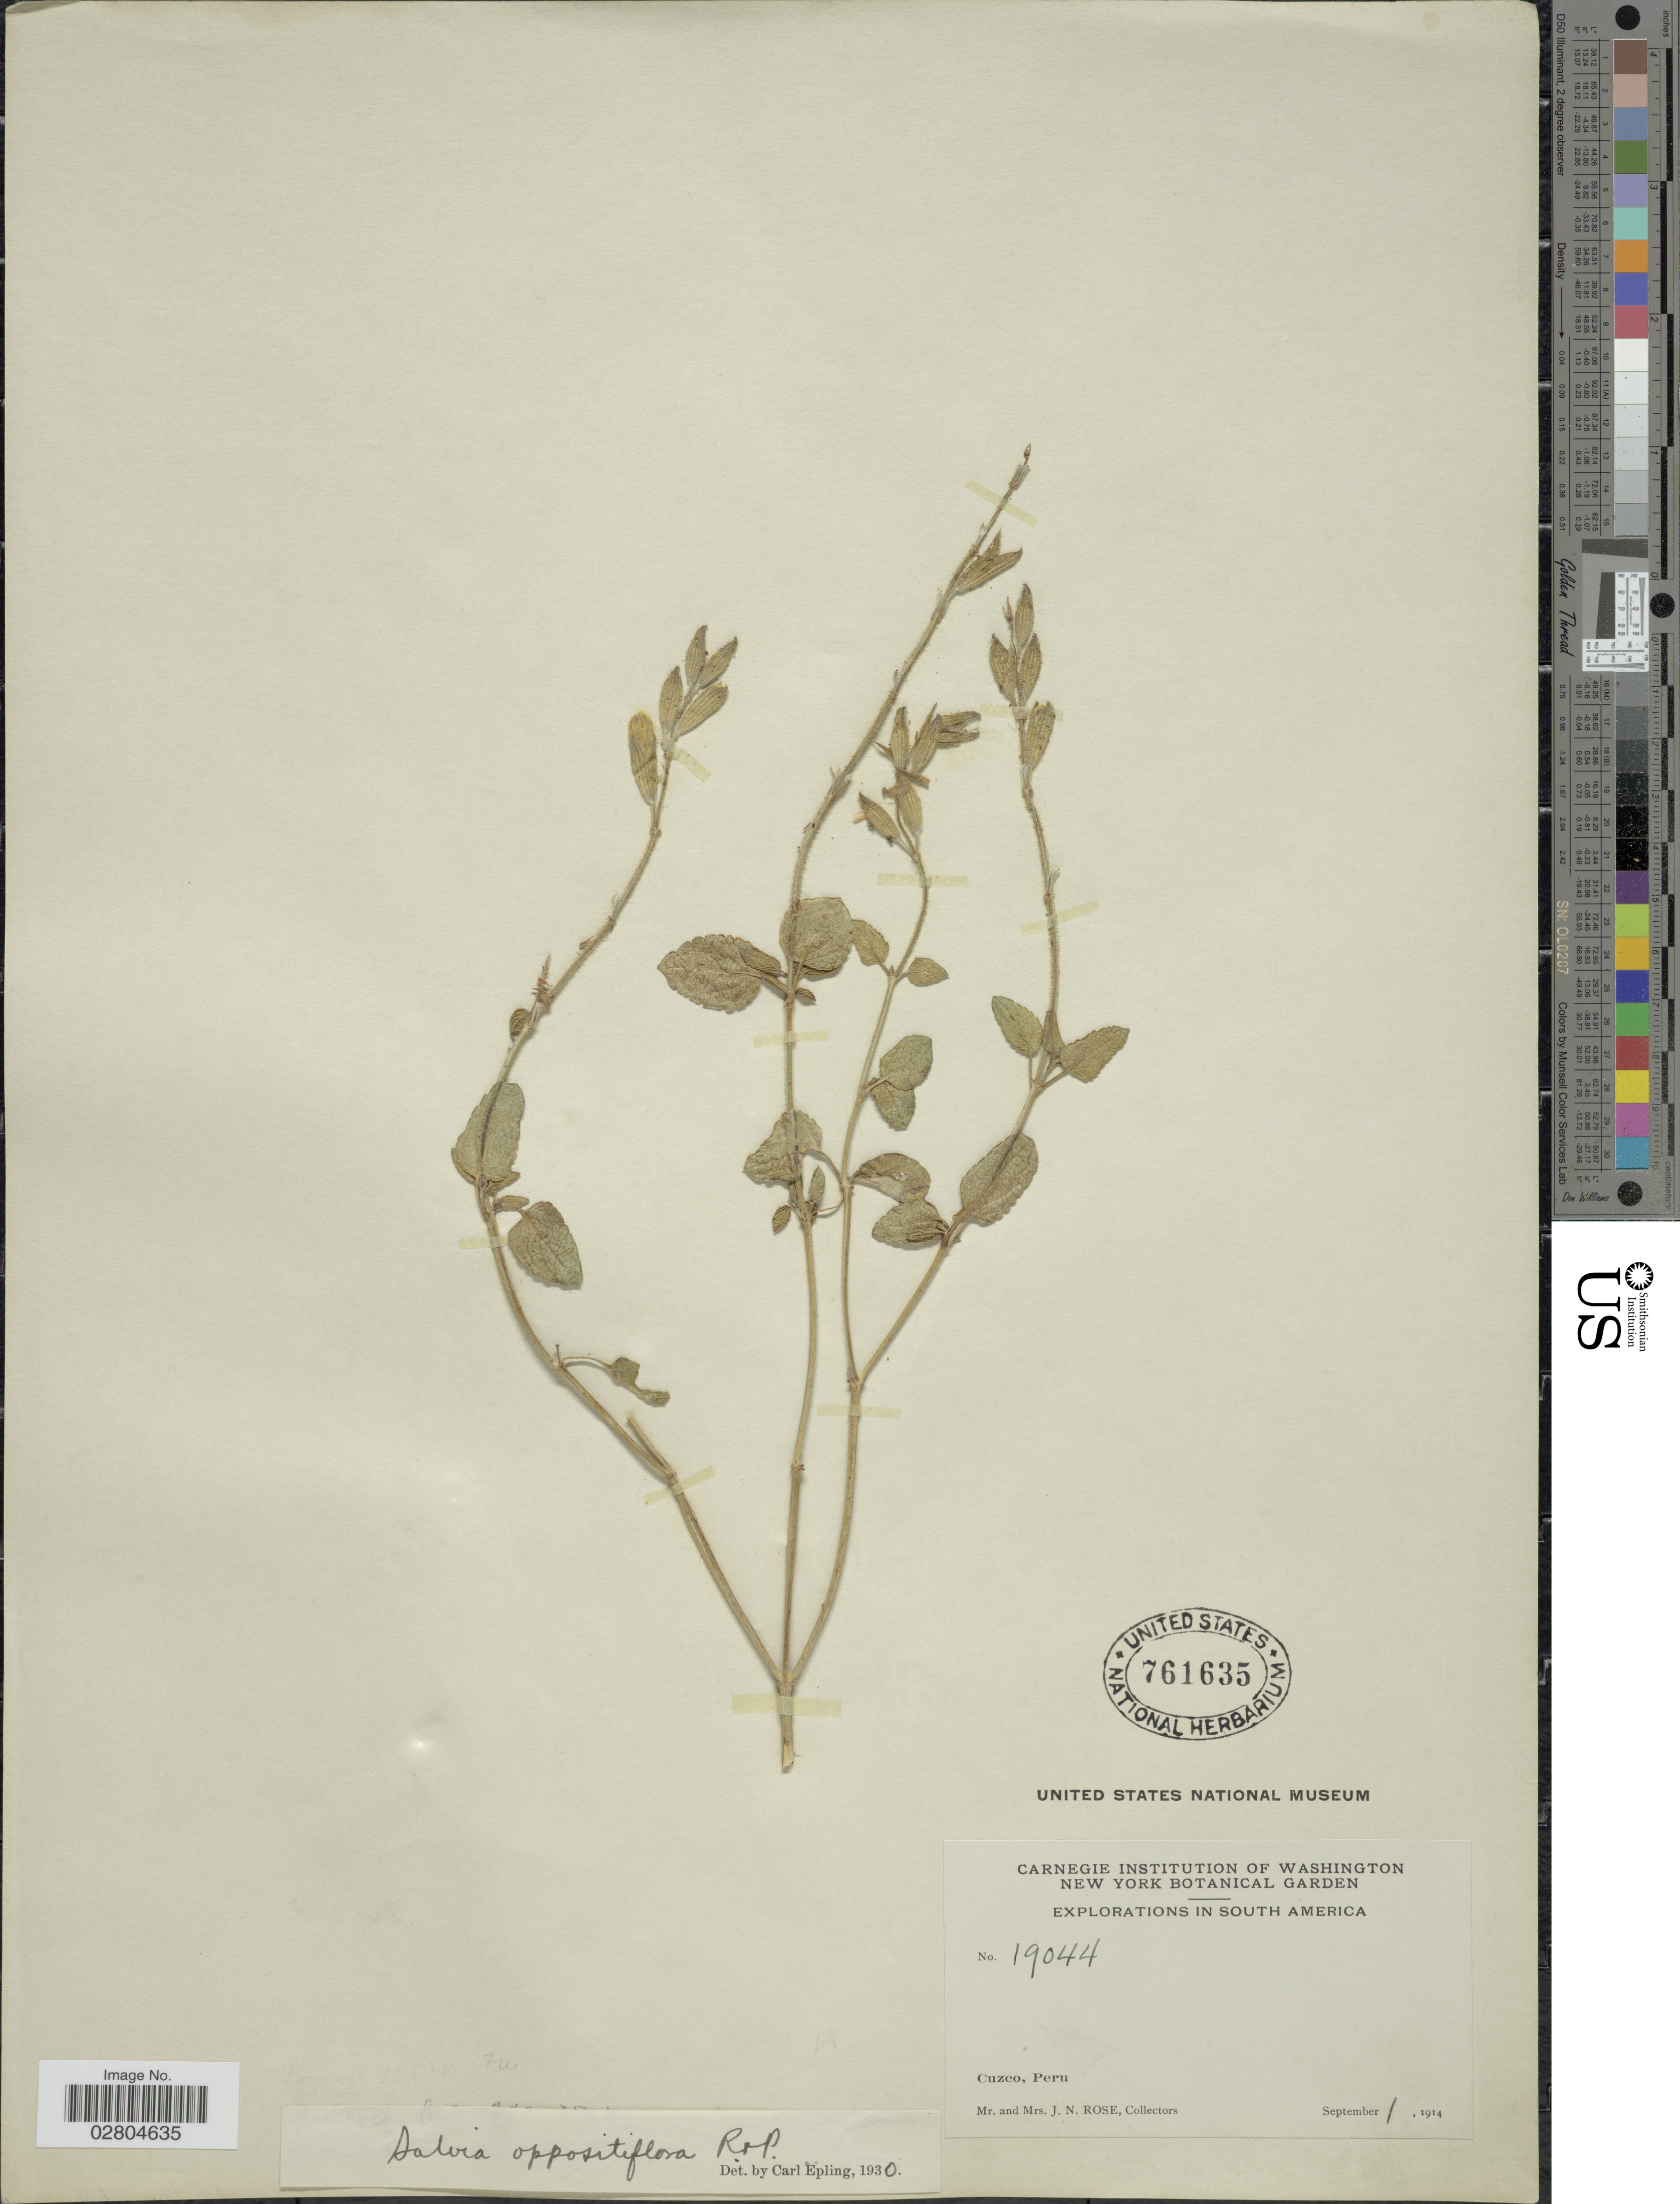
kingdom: Plantae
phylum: Tracheophyta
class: Magnoliopsida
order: Lamiales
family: Lamiaceae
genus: Salvia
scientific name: Salvia oppositiflora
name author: Ruiz & Pav.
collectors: J. N. Rose & L. B. Rose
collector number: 19044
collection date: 1914-09-01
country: Peru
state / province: Cusco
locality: South America. Cuzco.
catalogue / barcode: US 761635